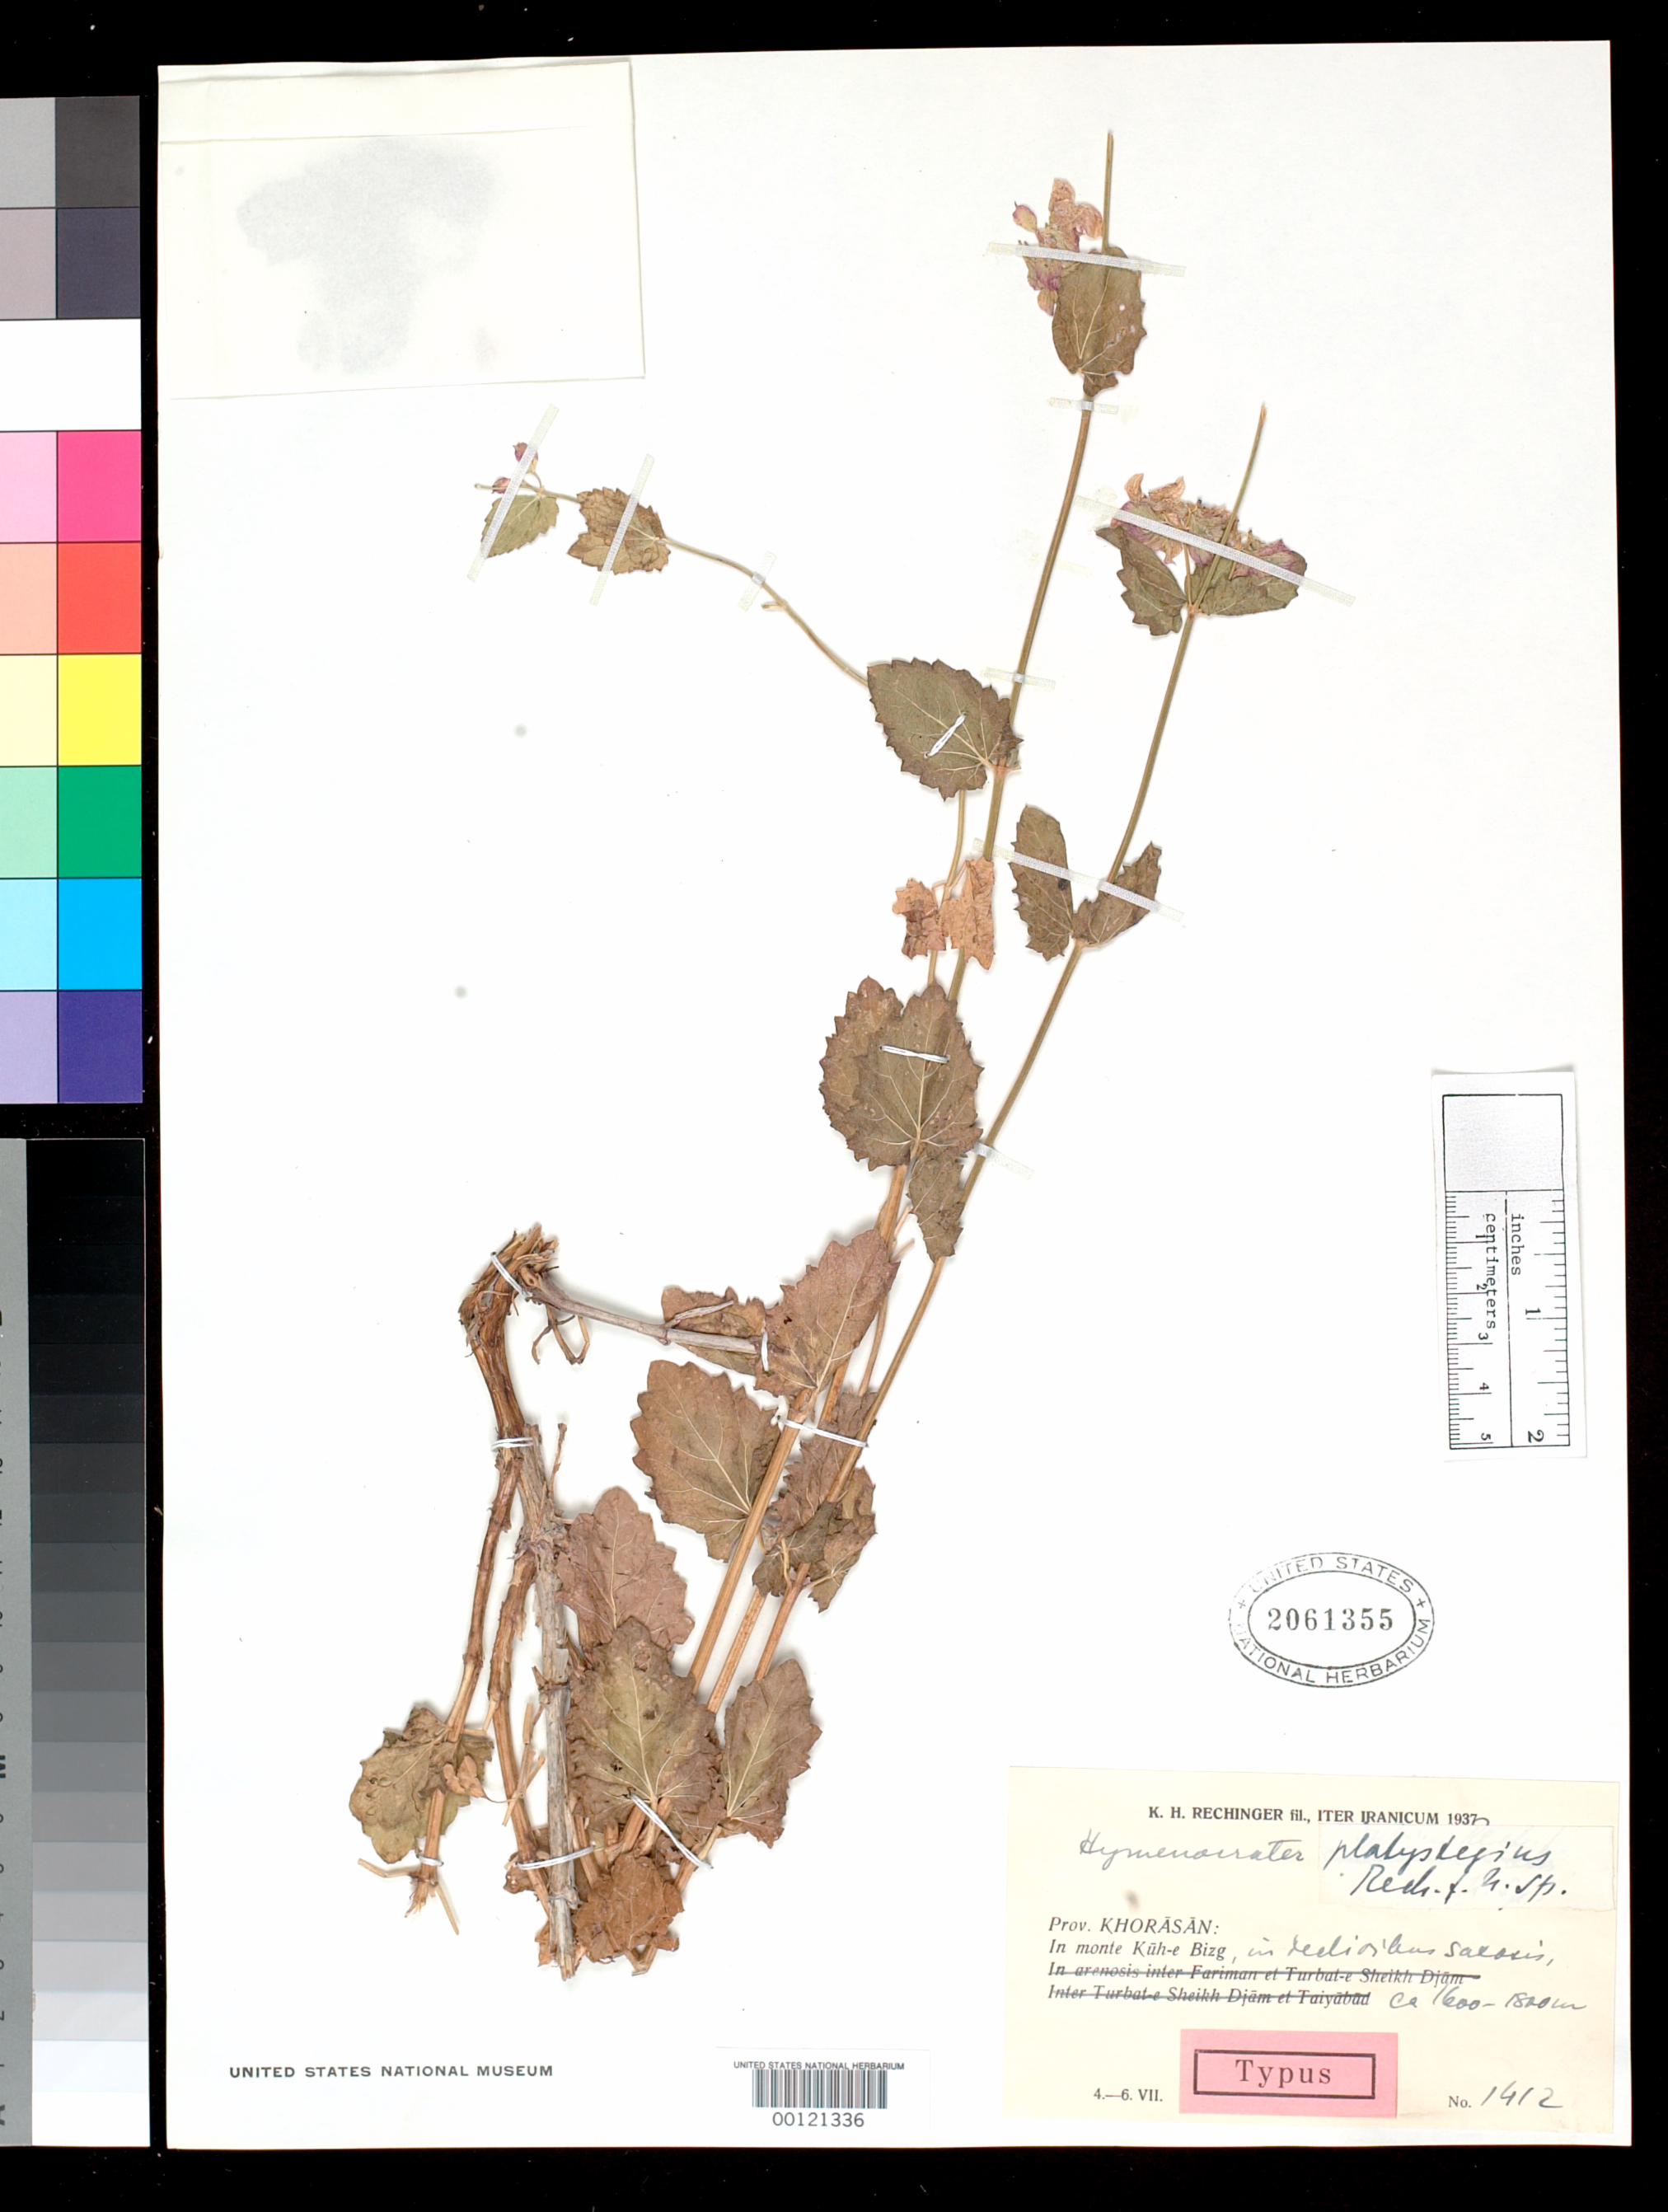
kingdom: Plantae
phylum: Tracheophyta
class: Magnoliopsida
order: Lamiales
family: Lamiaceae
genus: Hymenocrater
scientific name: Hymenocrater platystegius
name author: Rech. f.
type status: Isotype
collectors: K. H. Rechinger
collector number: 1412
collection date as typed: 04 Jul 1937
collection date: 1937-07-04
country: Iran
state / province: Khorasan [obsolete]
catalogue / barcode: US 2061355